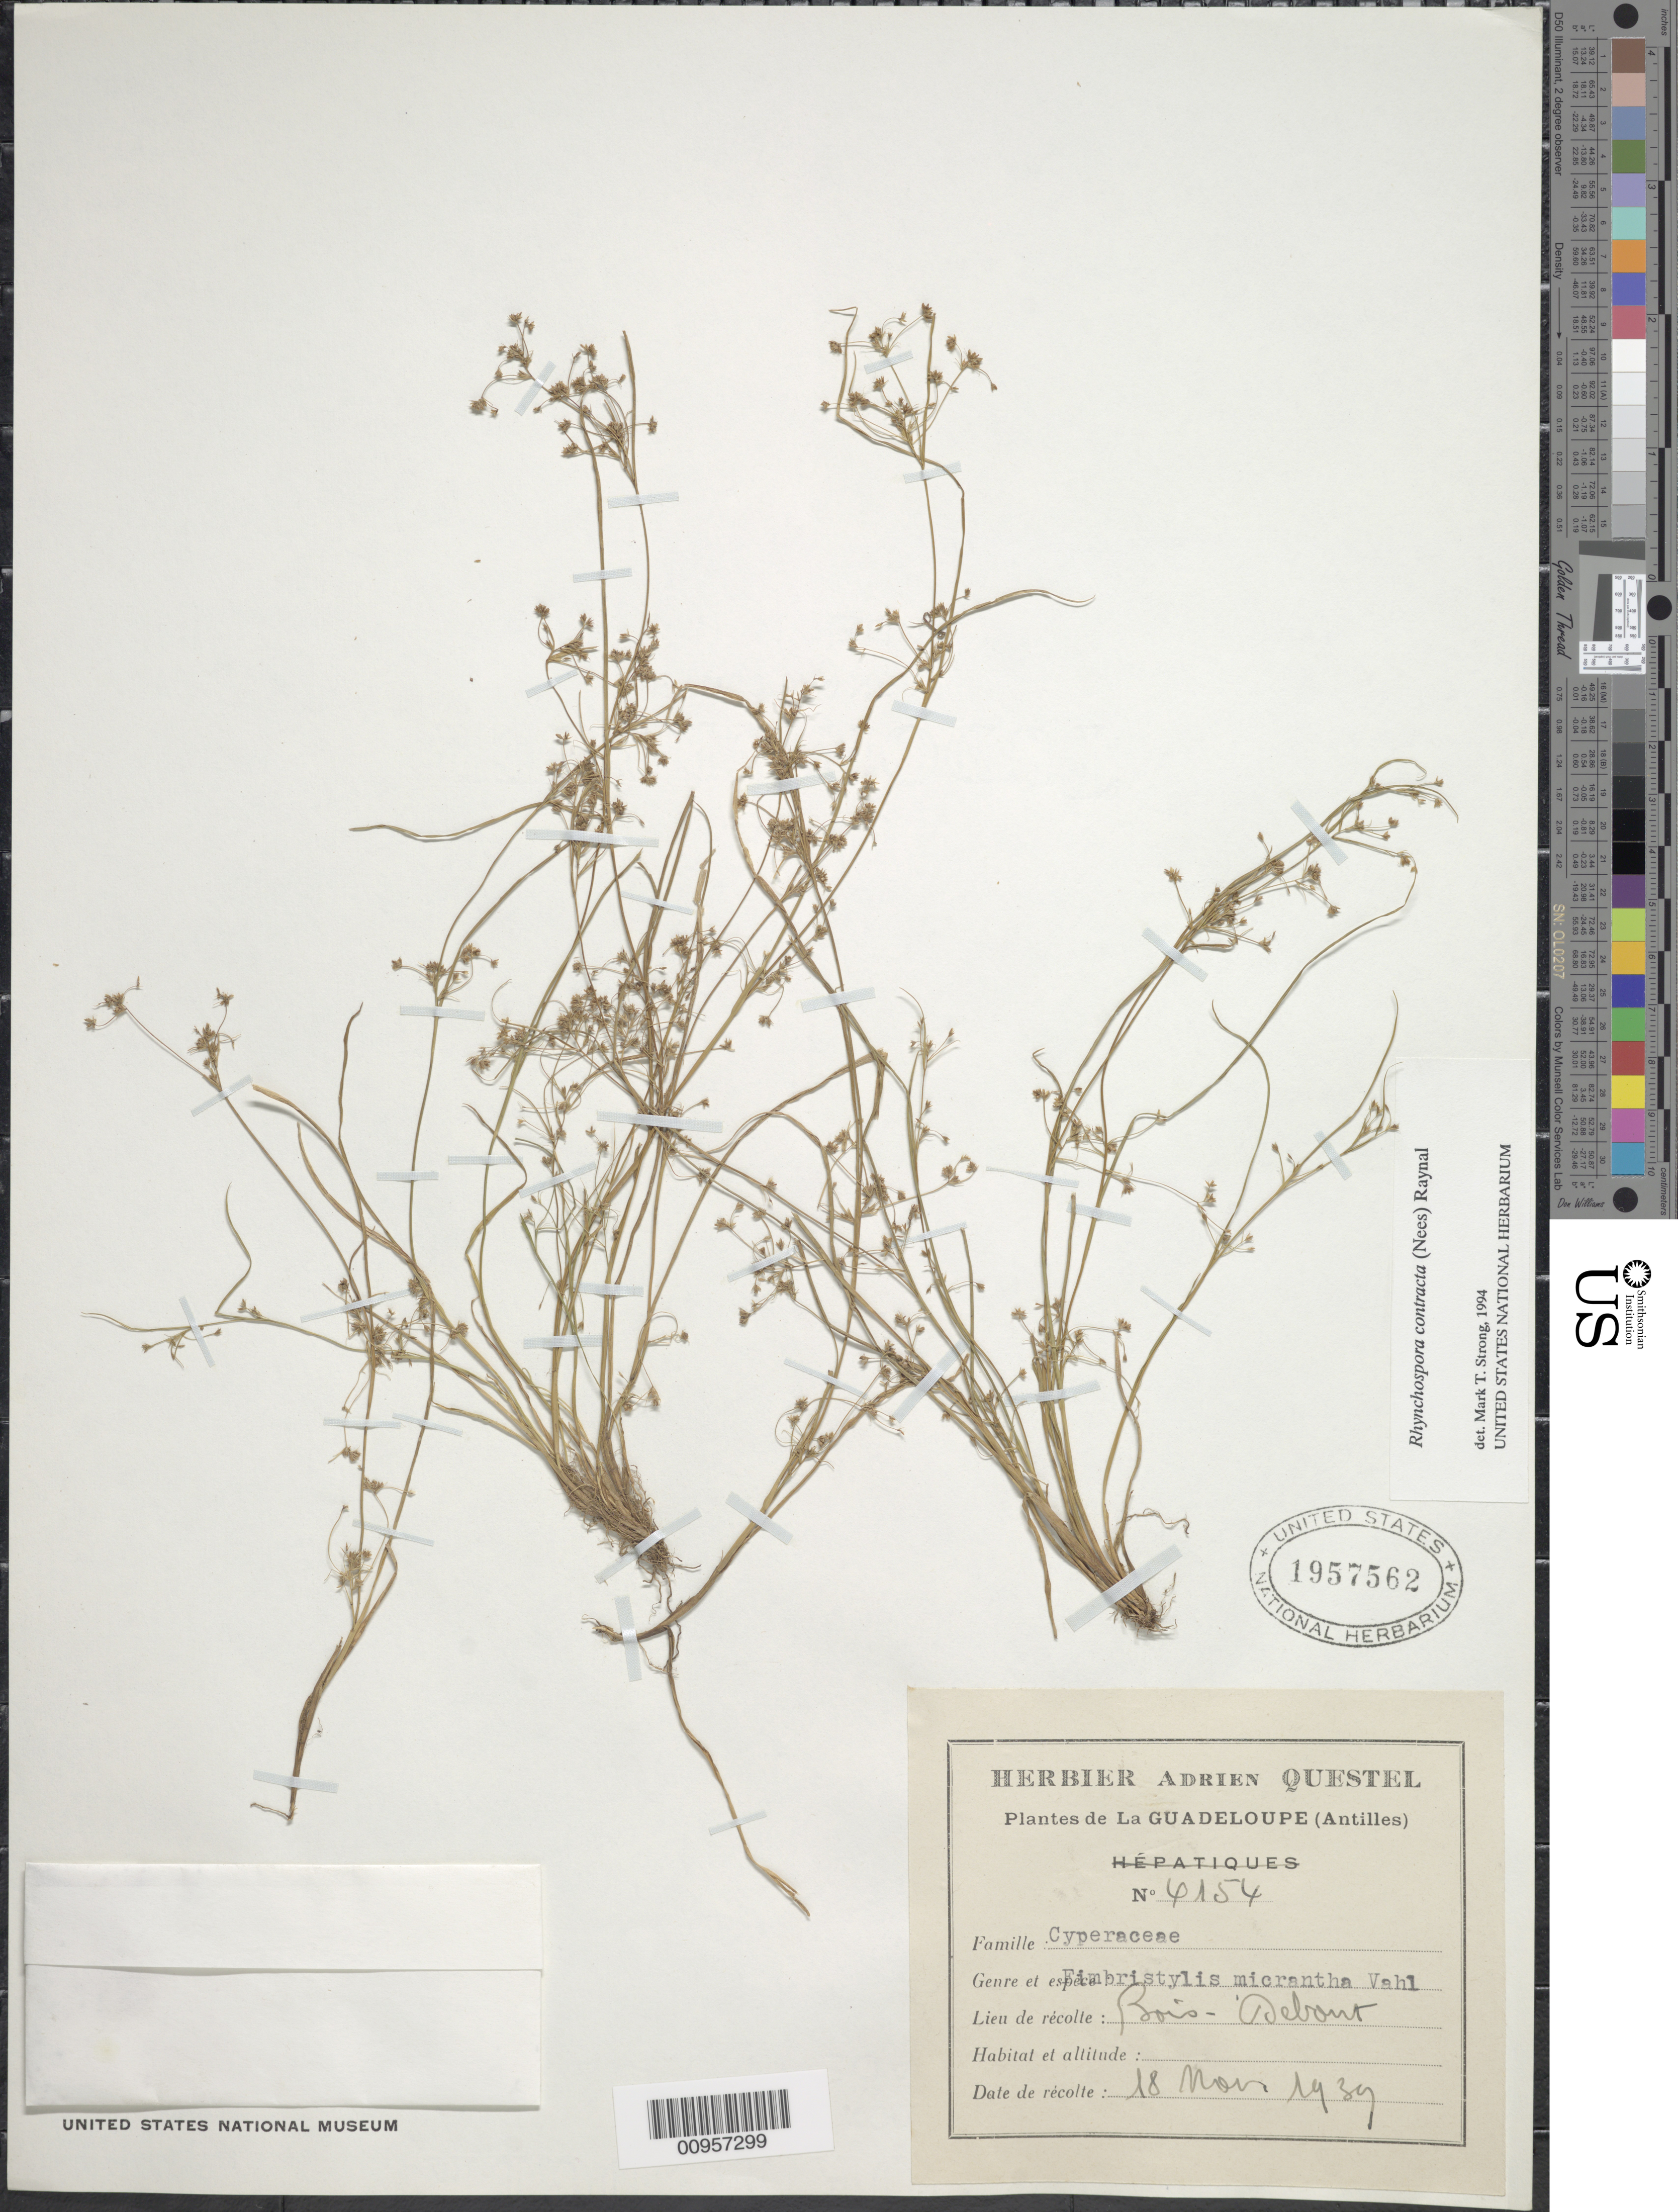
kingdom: Plantae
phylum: Tracheophyta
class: Liliopsida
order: Poales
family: Cyperaceae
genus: Rhynchospora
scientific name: Rhynchospora contracta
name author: (Nees) J. Raynal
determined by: Strong, M. T., (US), Smithsonian Institution - National Museum of Natural History (UNITED STATES)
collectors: A. Questel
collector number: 4154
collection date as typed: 18 May 1939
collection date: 1939-05-18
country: Guadeloupe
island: Basse Terre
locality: Bois Debout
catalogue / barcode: US 1957562